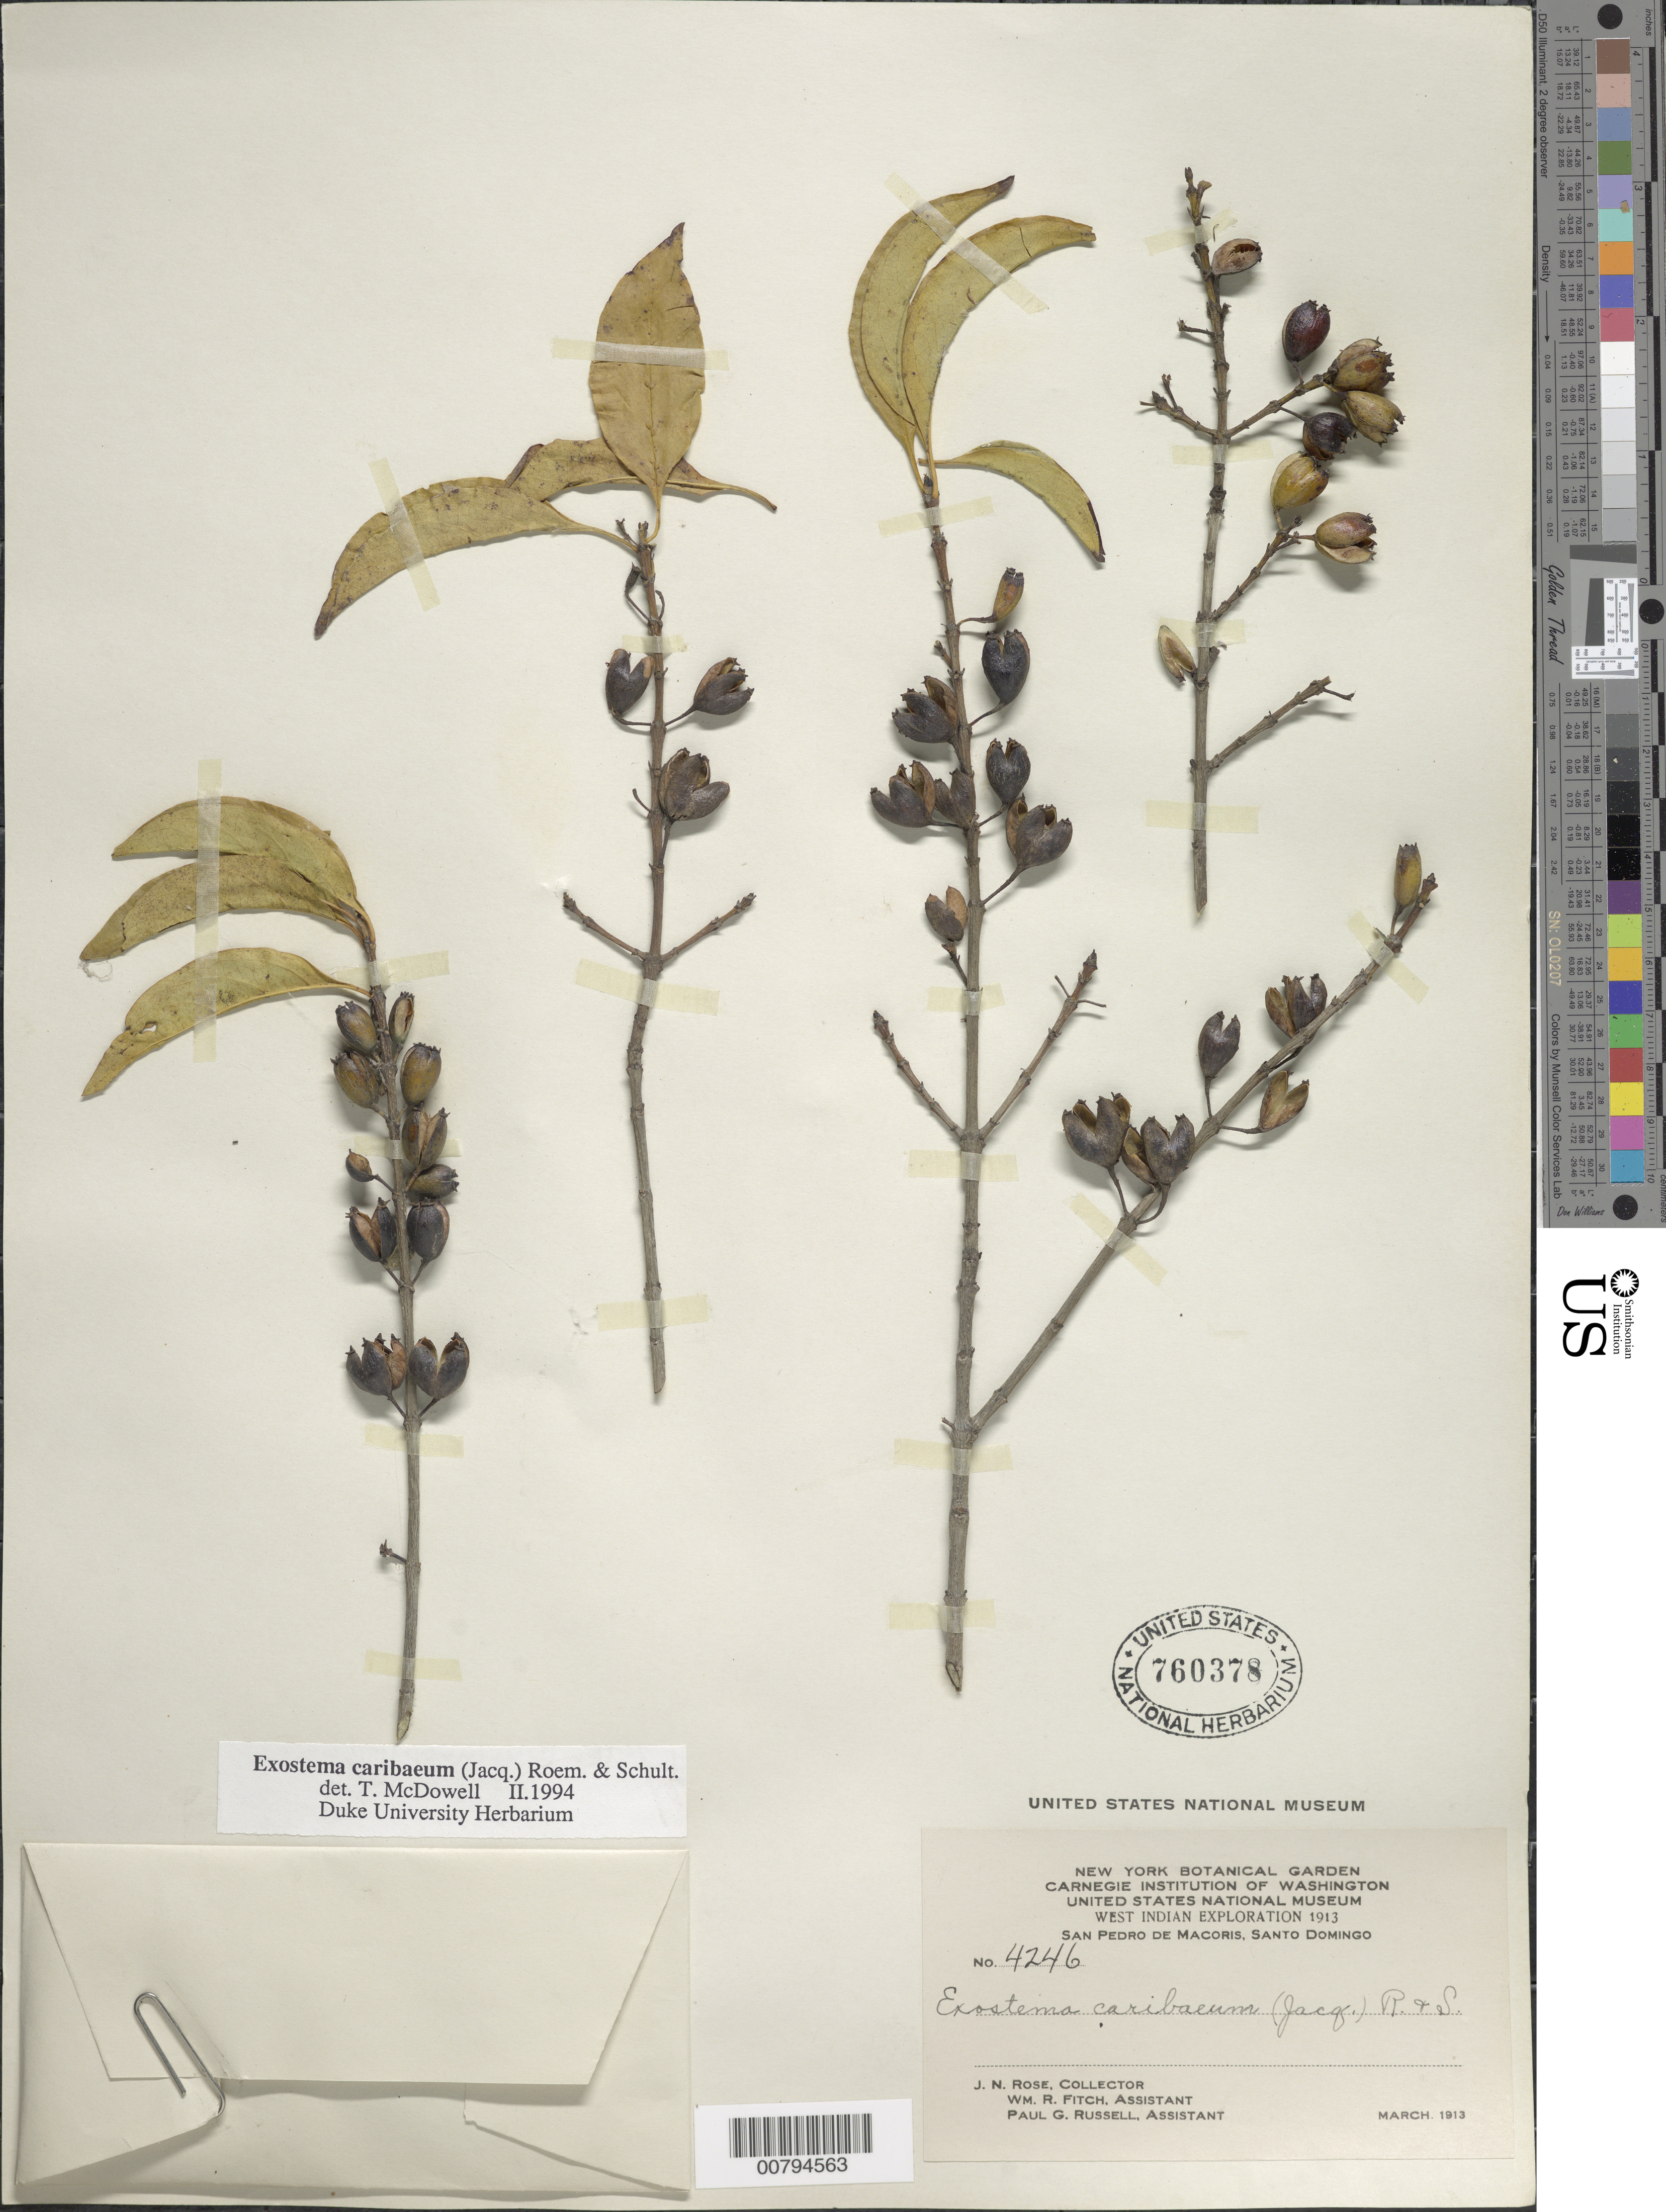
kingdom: Plantae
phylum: Tracheophyta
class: Magnoliopsida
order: Gentianales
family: Rubiaceae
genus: Exostema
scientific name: Exostema caribaeum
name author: (Jacq.) Roem. & Schult.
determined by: McDowell, T.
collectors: J. N. Rose, W. R. Fitch & P. G. Russell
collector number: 4246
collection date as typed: Mar 1913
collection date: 1913-03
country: Dominican Republic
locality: San Pedro de Macoris, Santo Domingo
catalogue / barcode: US 760378